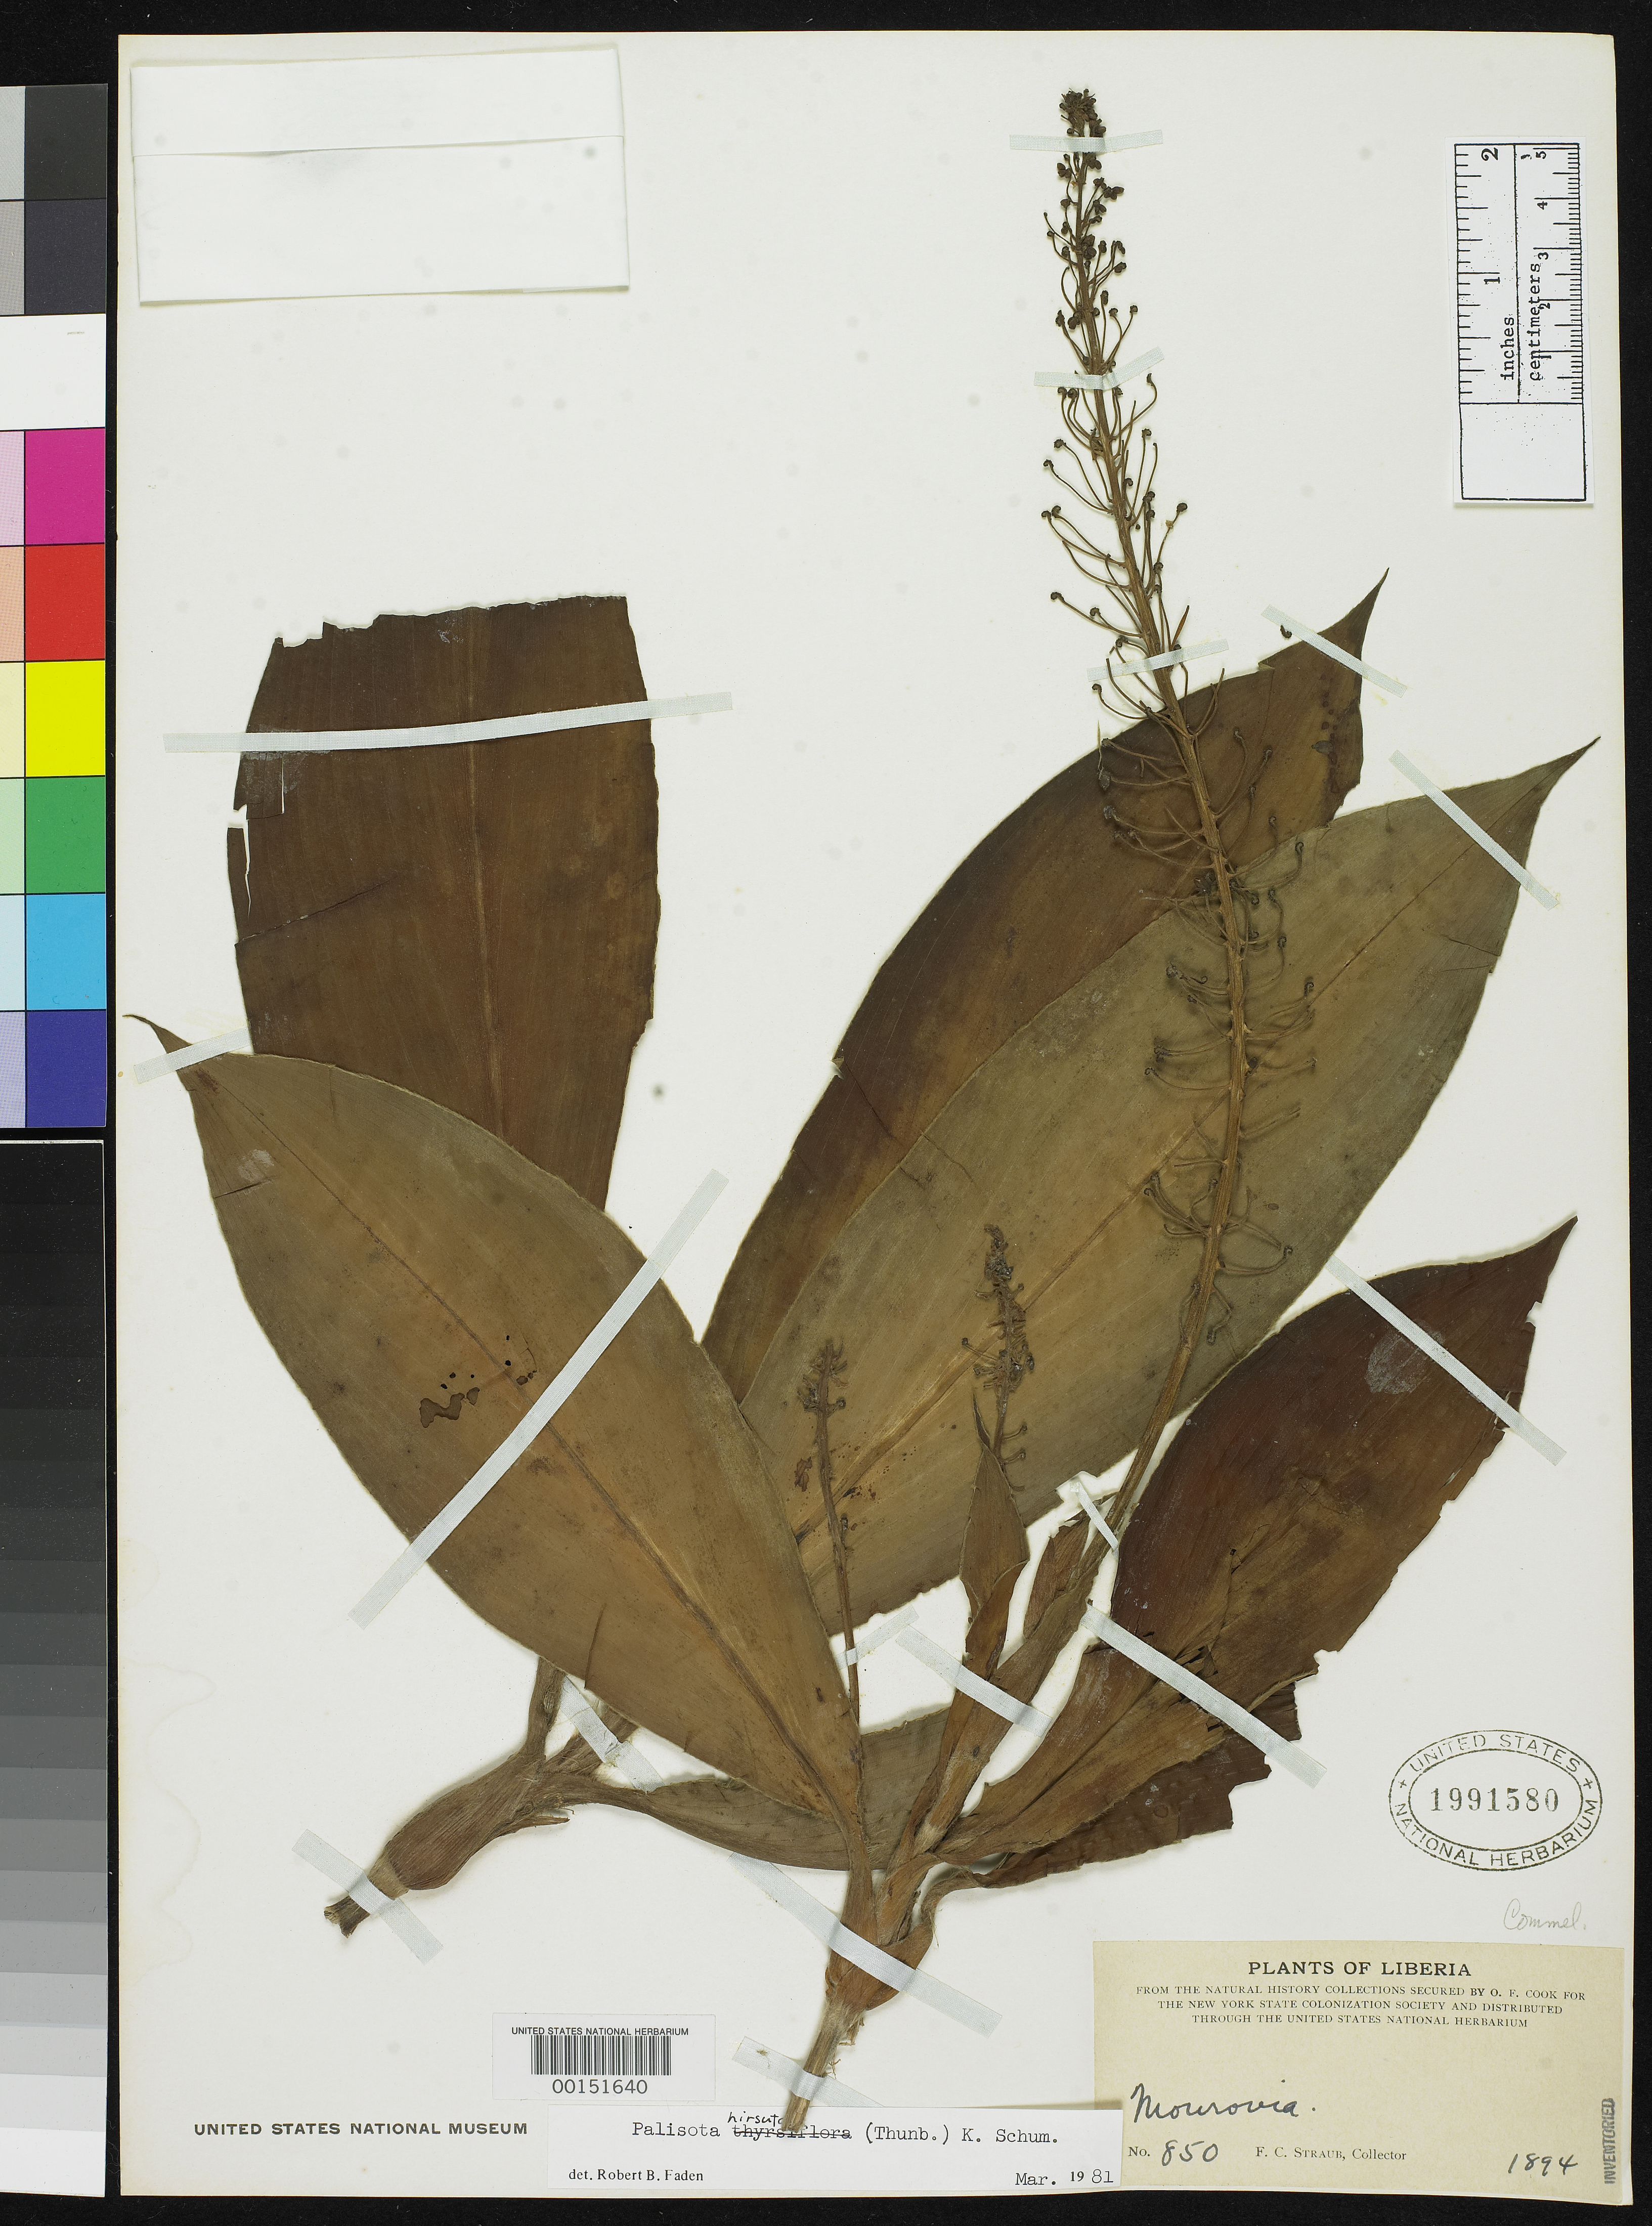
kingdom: Plantae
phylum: Tracheophyta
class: Liliopsida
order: Commelinales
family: Commelinaceae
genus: Palisota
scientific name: Palisota hirsuta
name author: (Thunb.) K. Schum.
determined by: Faden, Robert B., (US), Smithsonian Institution - National Museum of Natural History (UNITED STATES)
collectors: F. Straub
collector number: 850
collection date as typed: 1894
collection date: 1894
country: Liberia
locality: Monrovia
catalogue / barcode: US 1991580